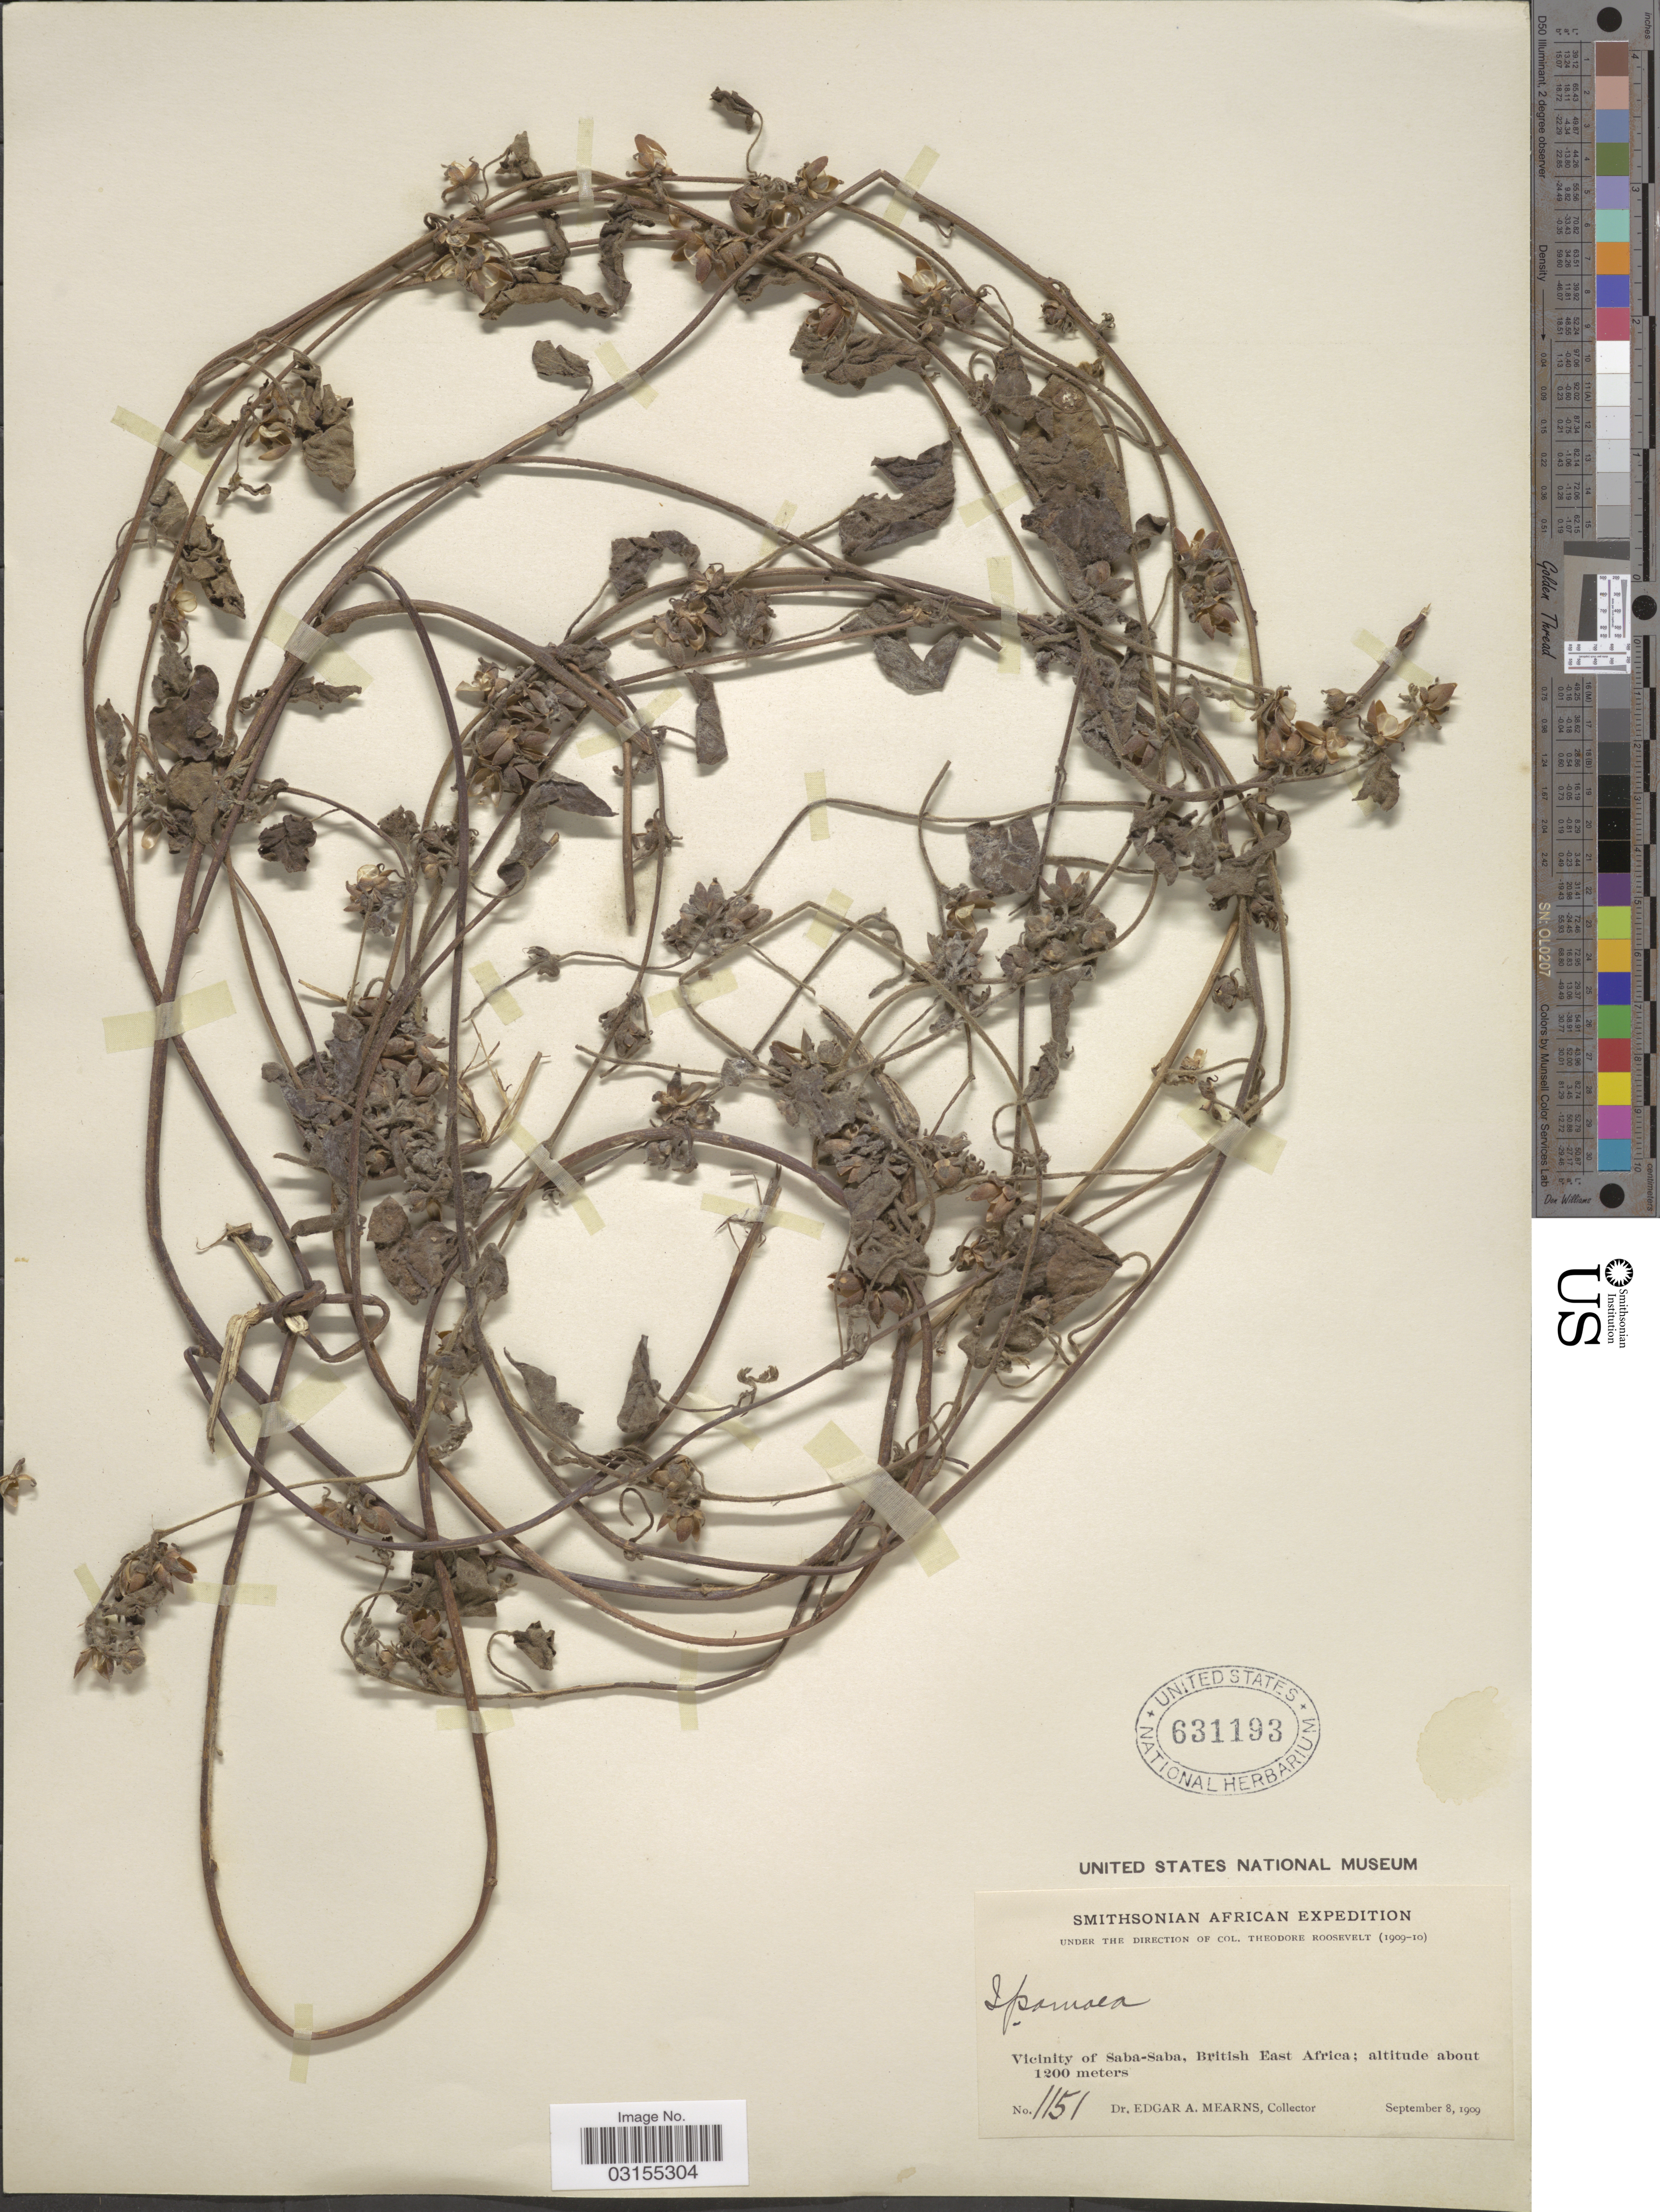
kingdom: Plantae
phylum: Tracheophyta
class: Magnoliopsida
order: Solanales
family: Convolvulaceae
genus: Ipomoea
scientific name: Ipomoea sp.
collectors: E. A. Mearns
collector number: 1151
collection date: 1909-09-08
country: Kenya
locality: Vicinity of Saba-Saba, British East Africa.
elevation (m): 1200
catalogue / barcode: US 631193